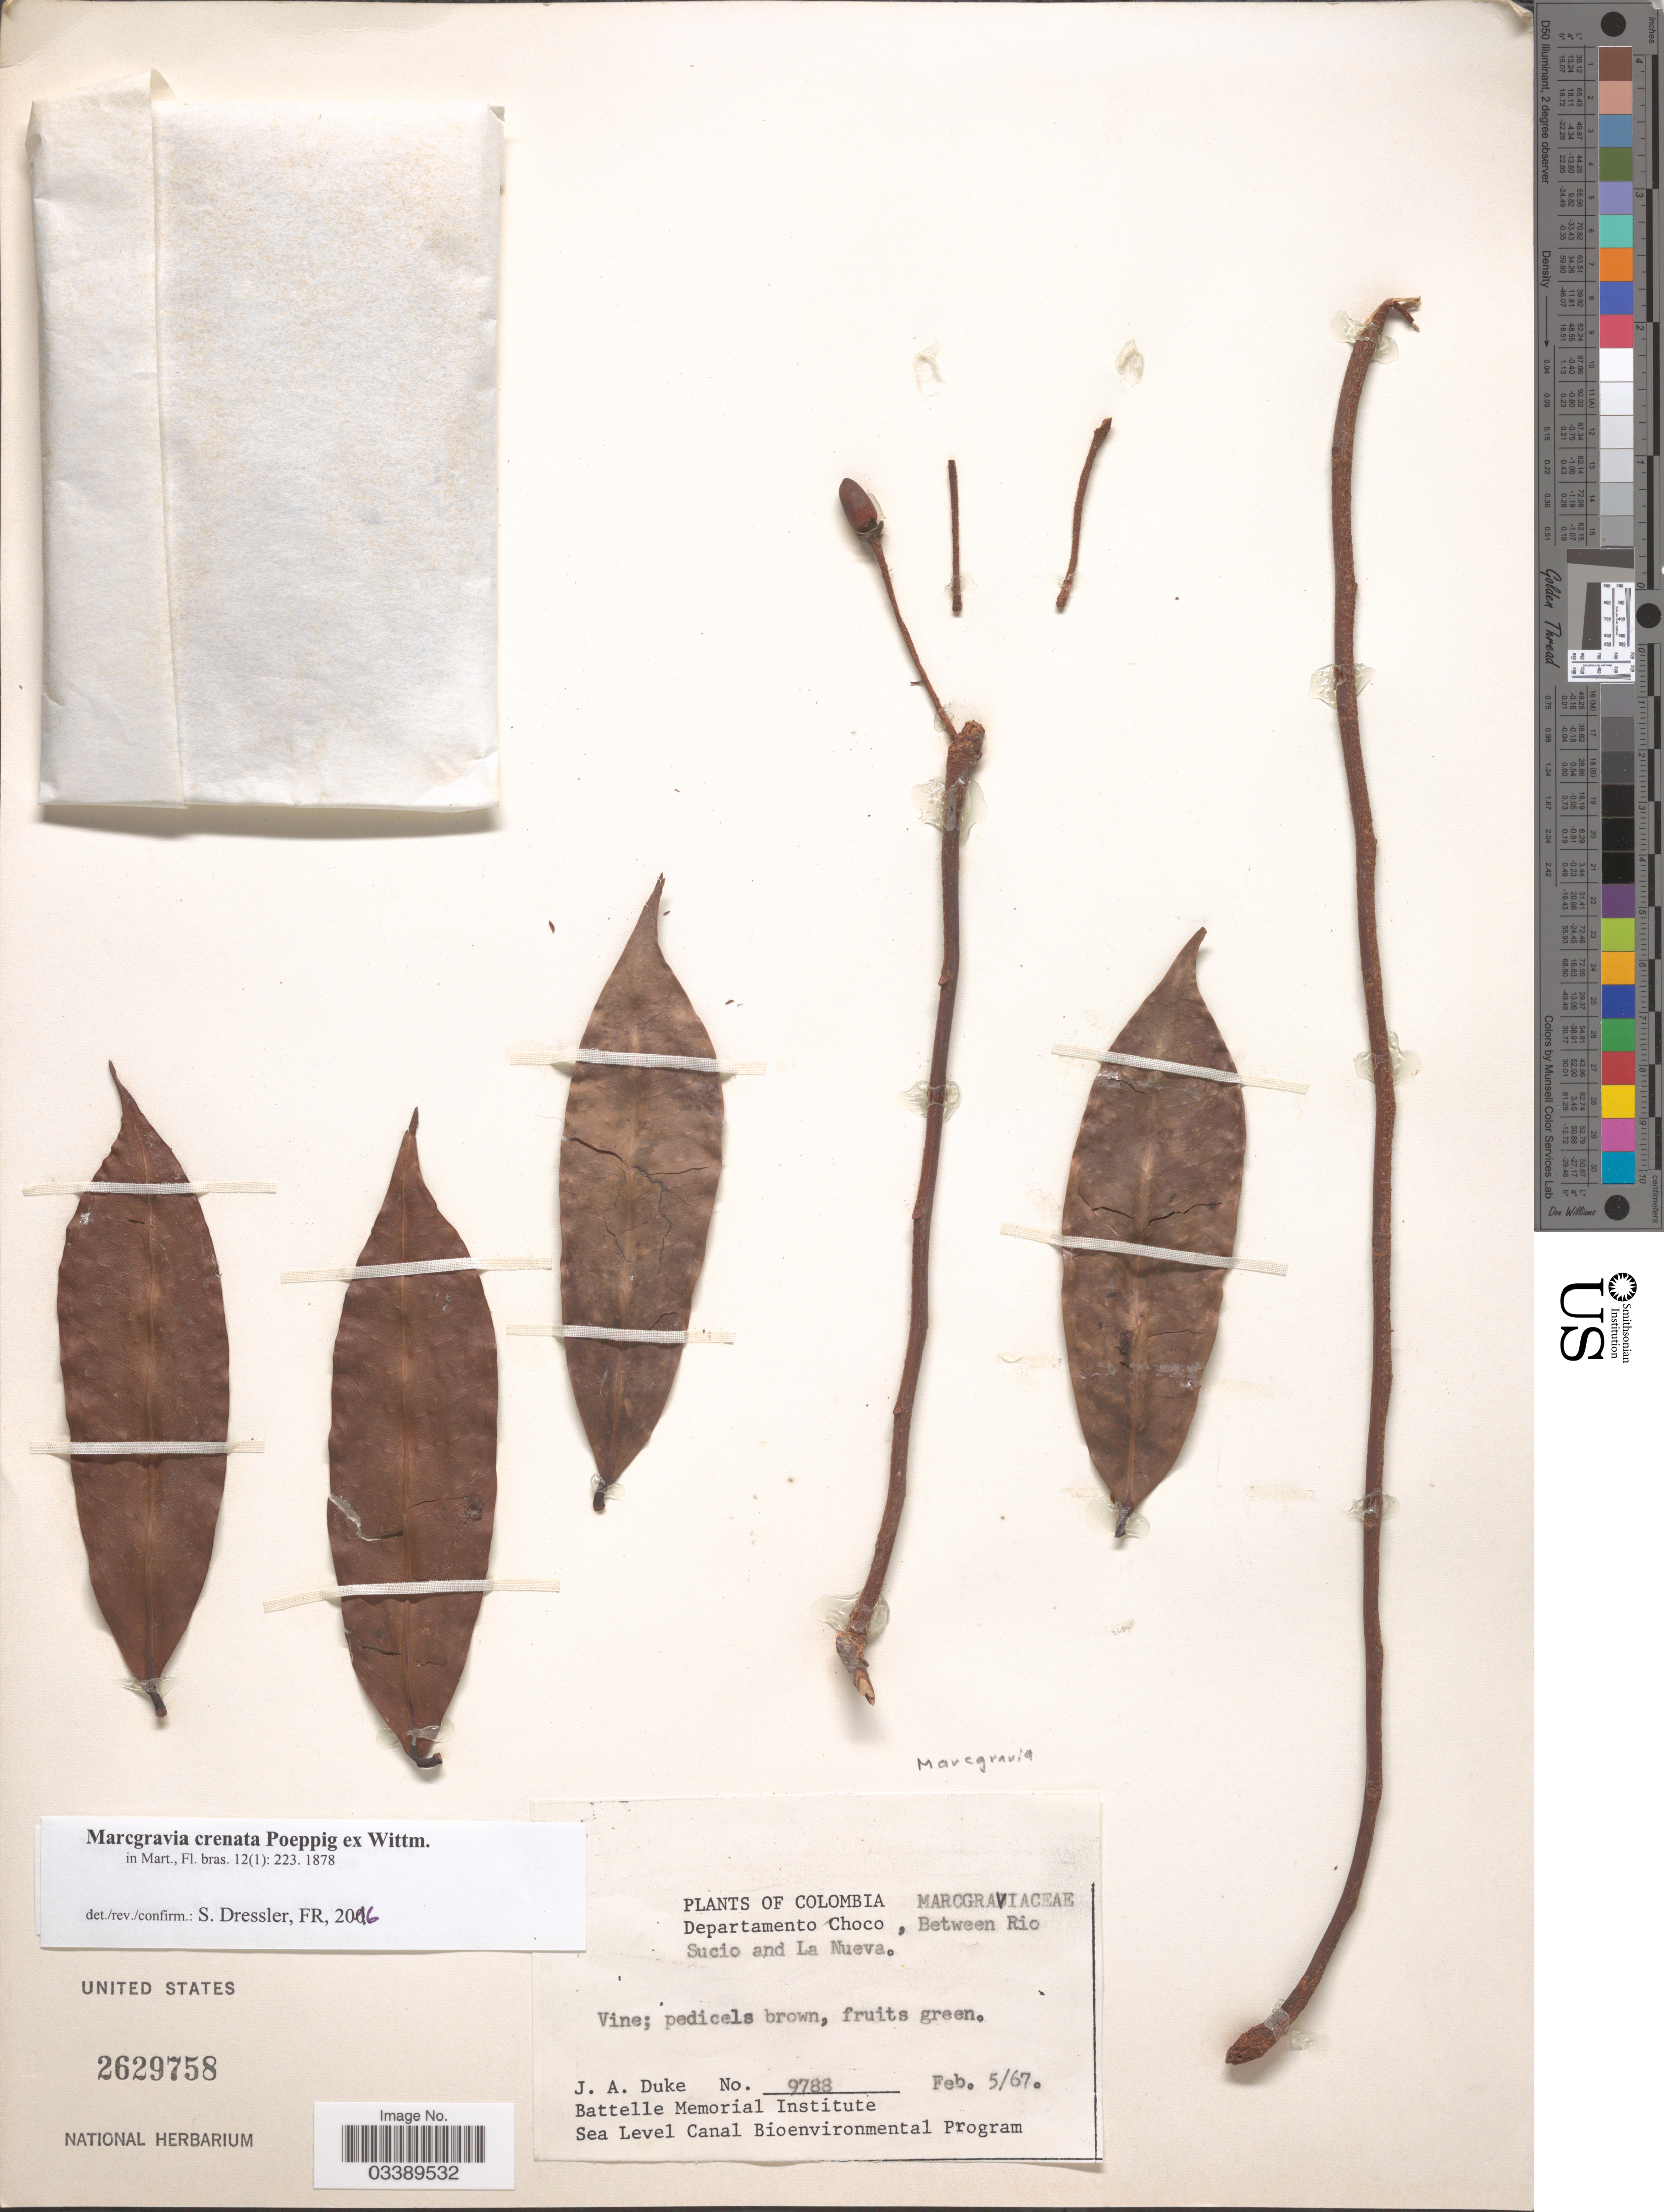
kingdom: Plantae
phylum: Tracheophyta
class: Magnoliopsida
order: Ericales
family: Marcgraviaceae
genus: Marcgravia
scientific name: Marcgravia crenata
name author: Poepp. ex Wittm.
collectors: J. A. Duke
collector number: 9788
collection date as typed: Transcribed d/m/y: 5/2/67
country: Colombia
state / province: Chocó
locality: Departamento Choco, Between Rio Sucio and La Nueva.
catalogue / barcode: US 2629758